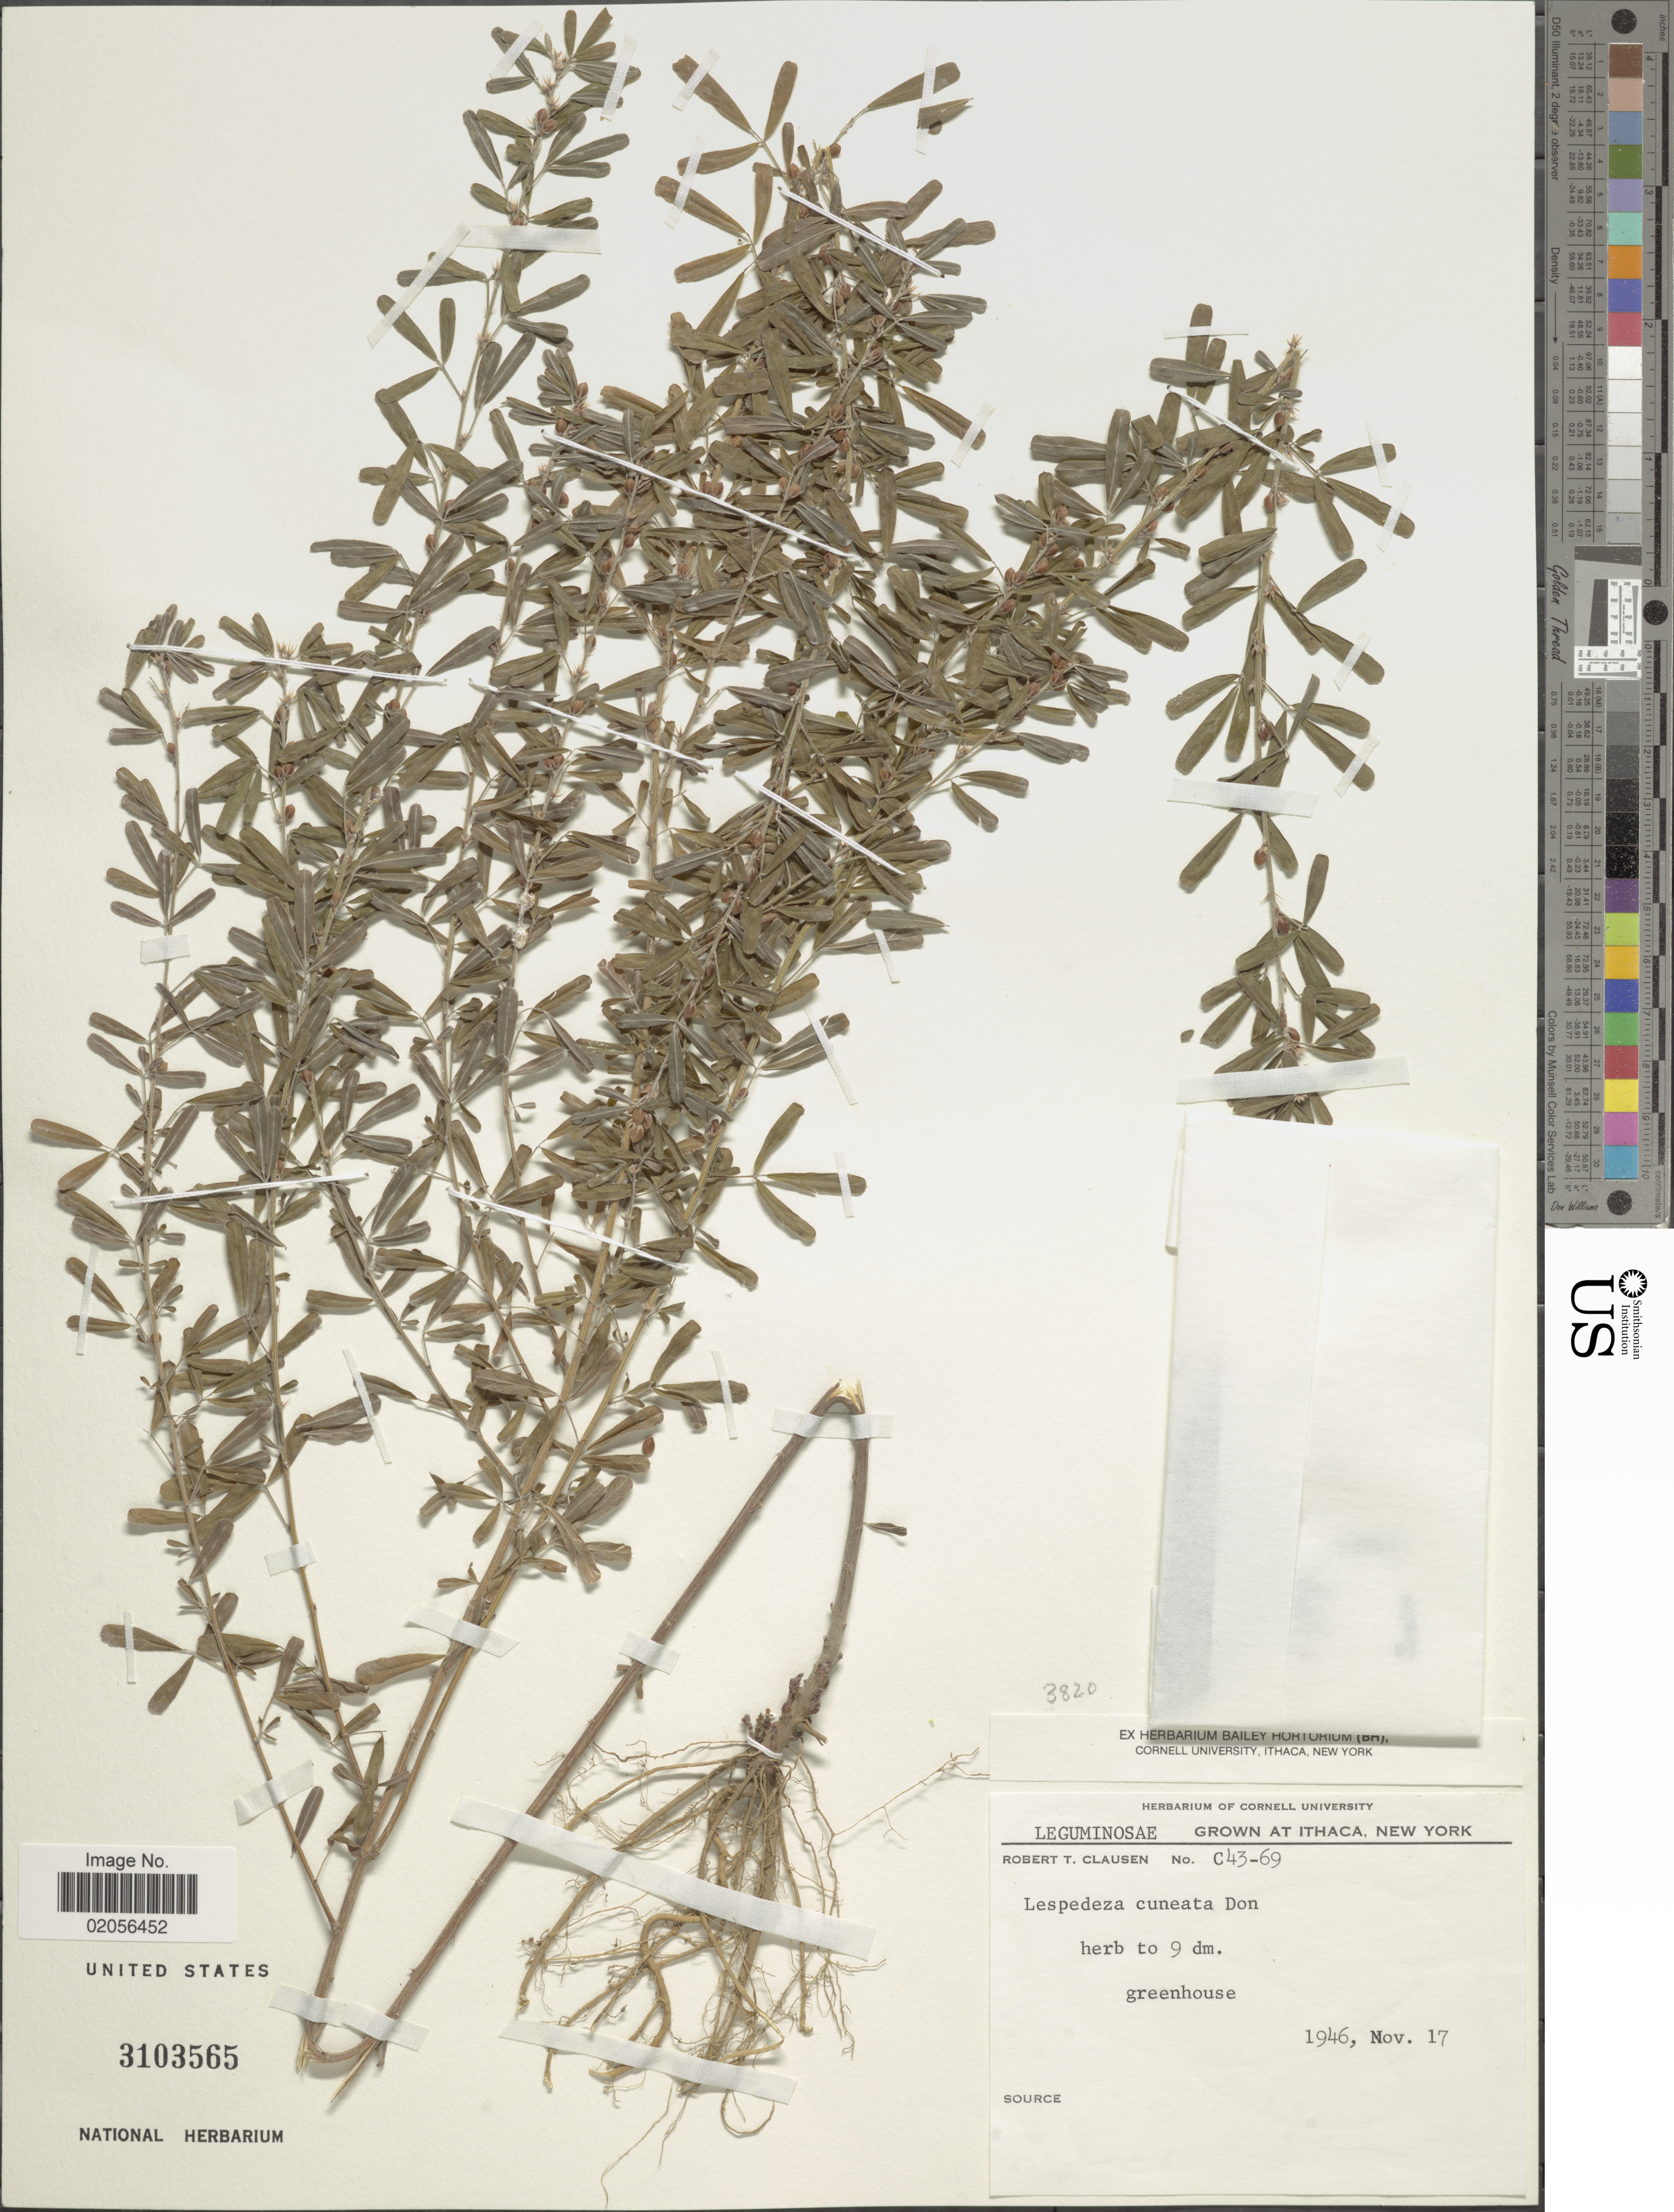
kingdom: Plantae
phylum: Tracheophyta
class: Magnoliopsida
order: Fabales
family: Fabaceae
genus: Lespedeza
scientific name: Lespedeza cuneata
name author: (Dum. Cours.) G. Don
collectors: R. T. Clausen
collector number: C43-69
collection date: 1946-11-17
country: United States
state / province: New York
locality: Grown at Ithaca, greenhouse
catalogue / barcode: US 3103565